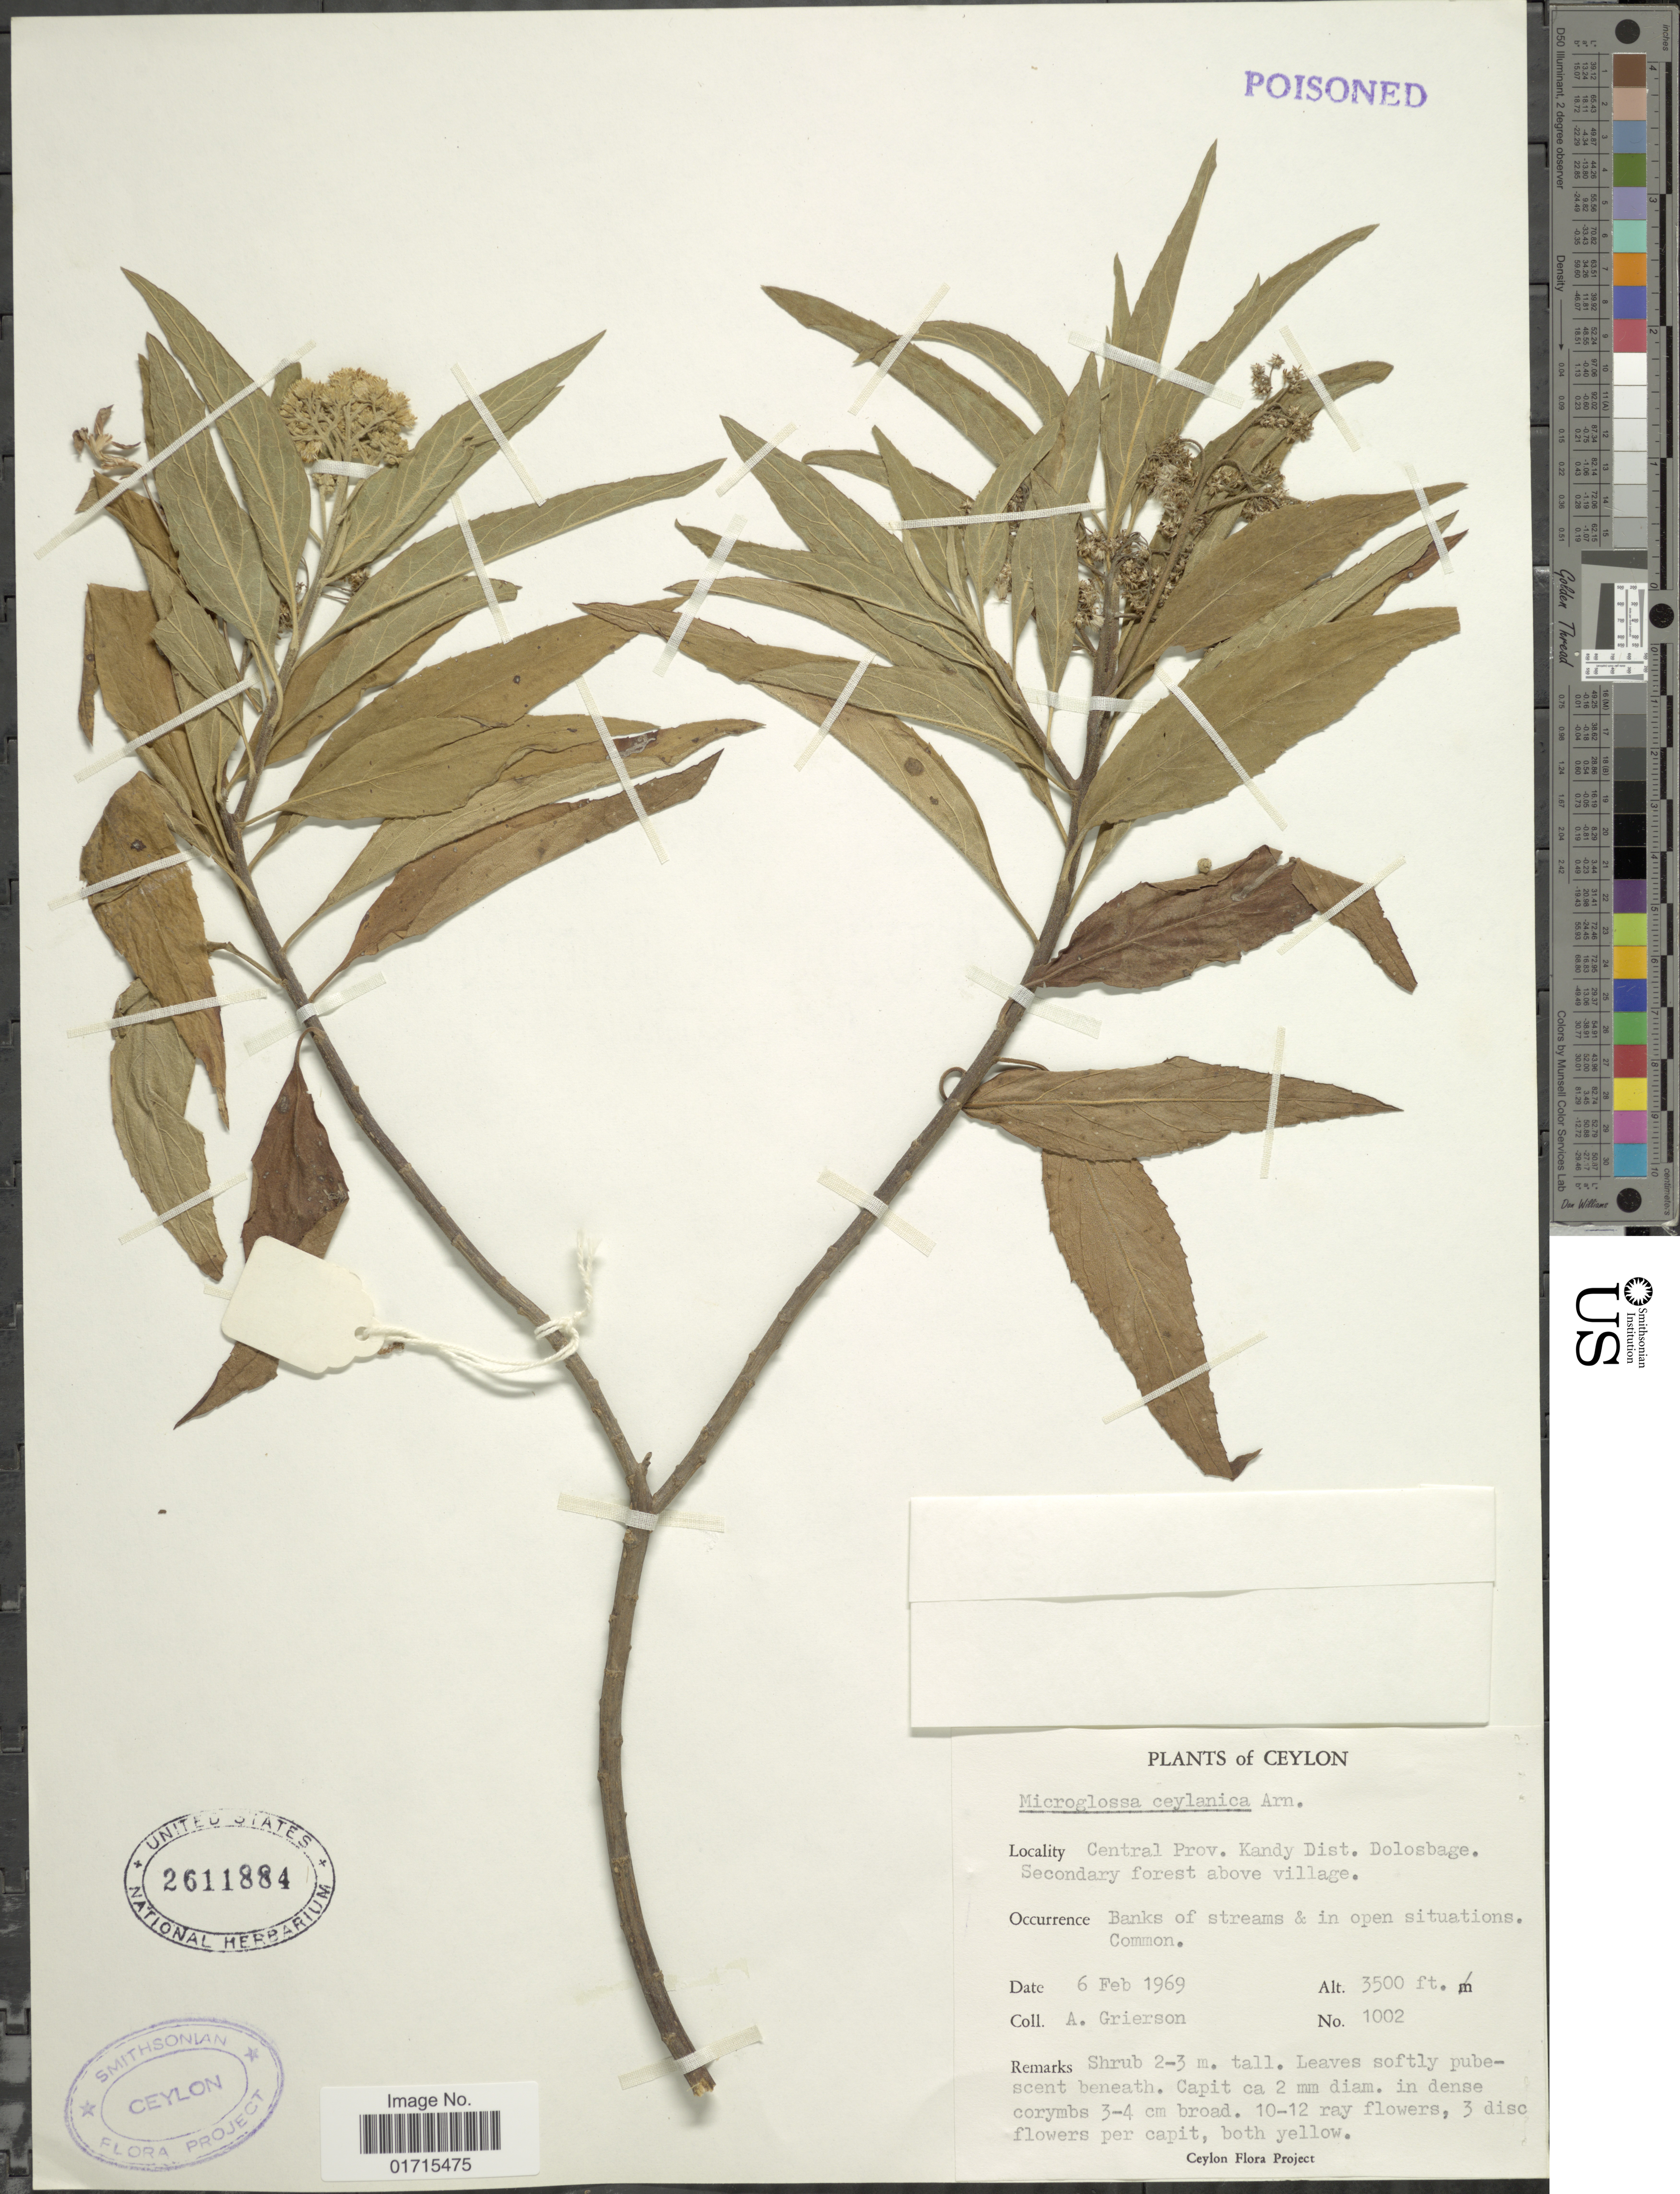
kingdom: Plantae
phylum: Tracheophyta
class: Magnoliopsida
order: Asterales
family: Asteraceae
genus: Microglossa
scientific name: Microglossa ceylanica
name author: (Arn.) Benth. & Hook. f.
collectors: A. Grierson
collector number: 1002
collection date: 1969-02-06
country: Sri Lanka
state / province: Central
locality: Ceylon. Central Prov. Kandy Dist. Dolosbage. Secondary forest above village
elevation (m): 1067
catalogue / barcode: US 2611884